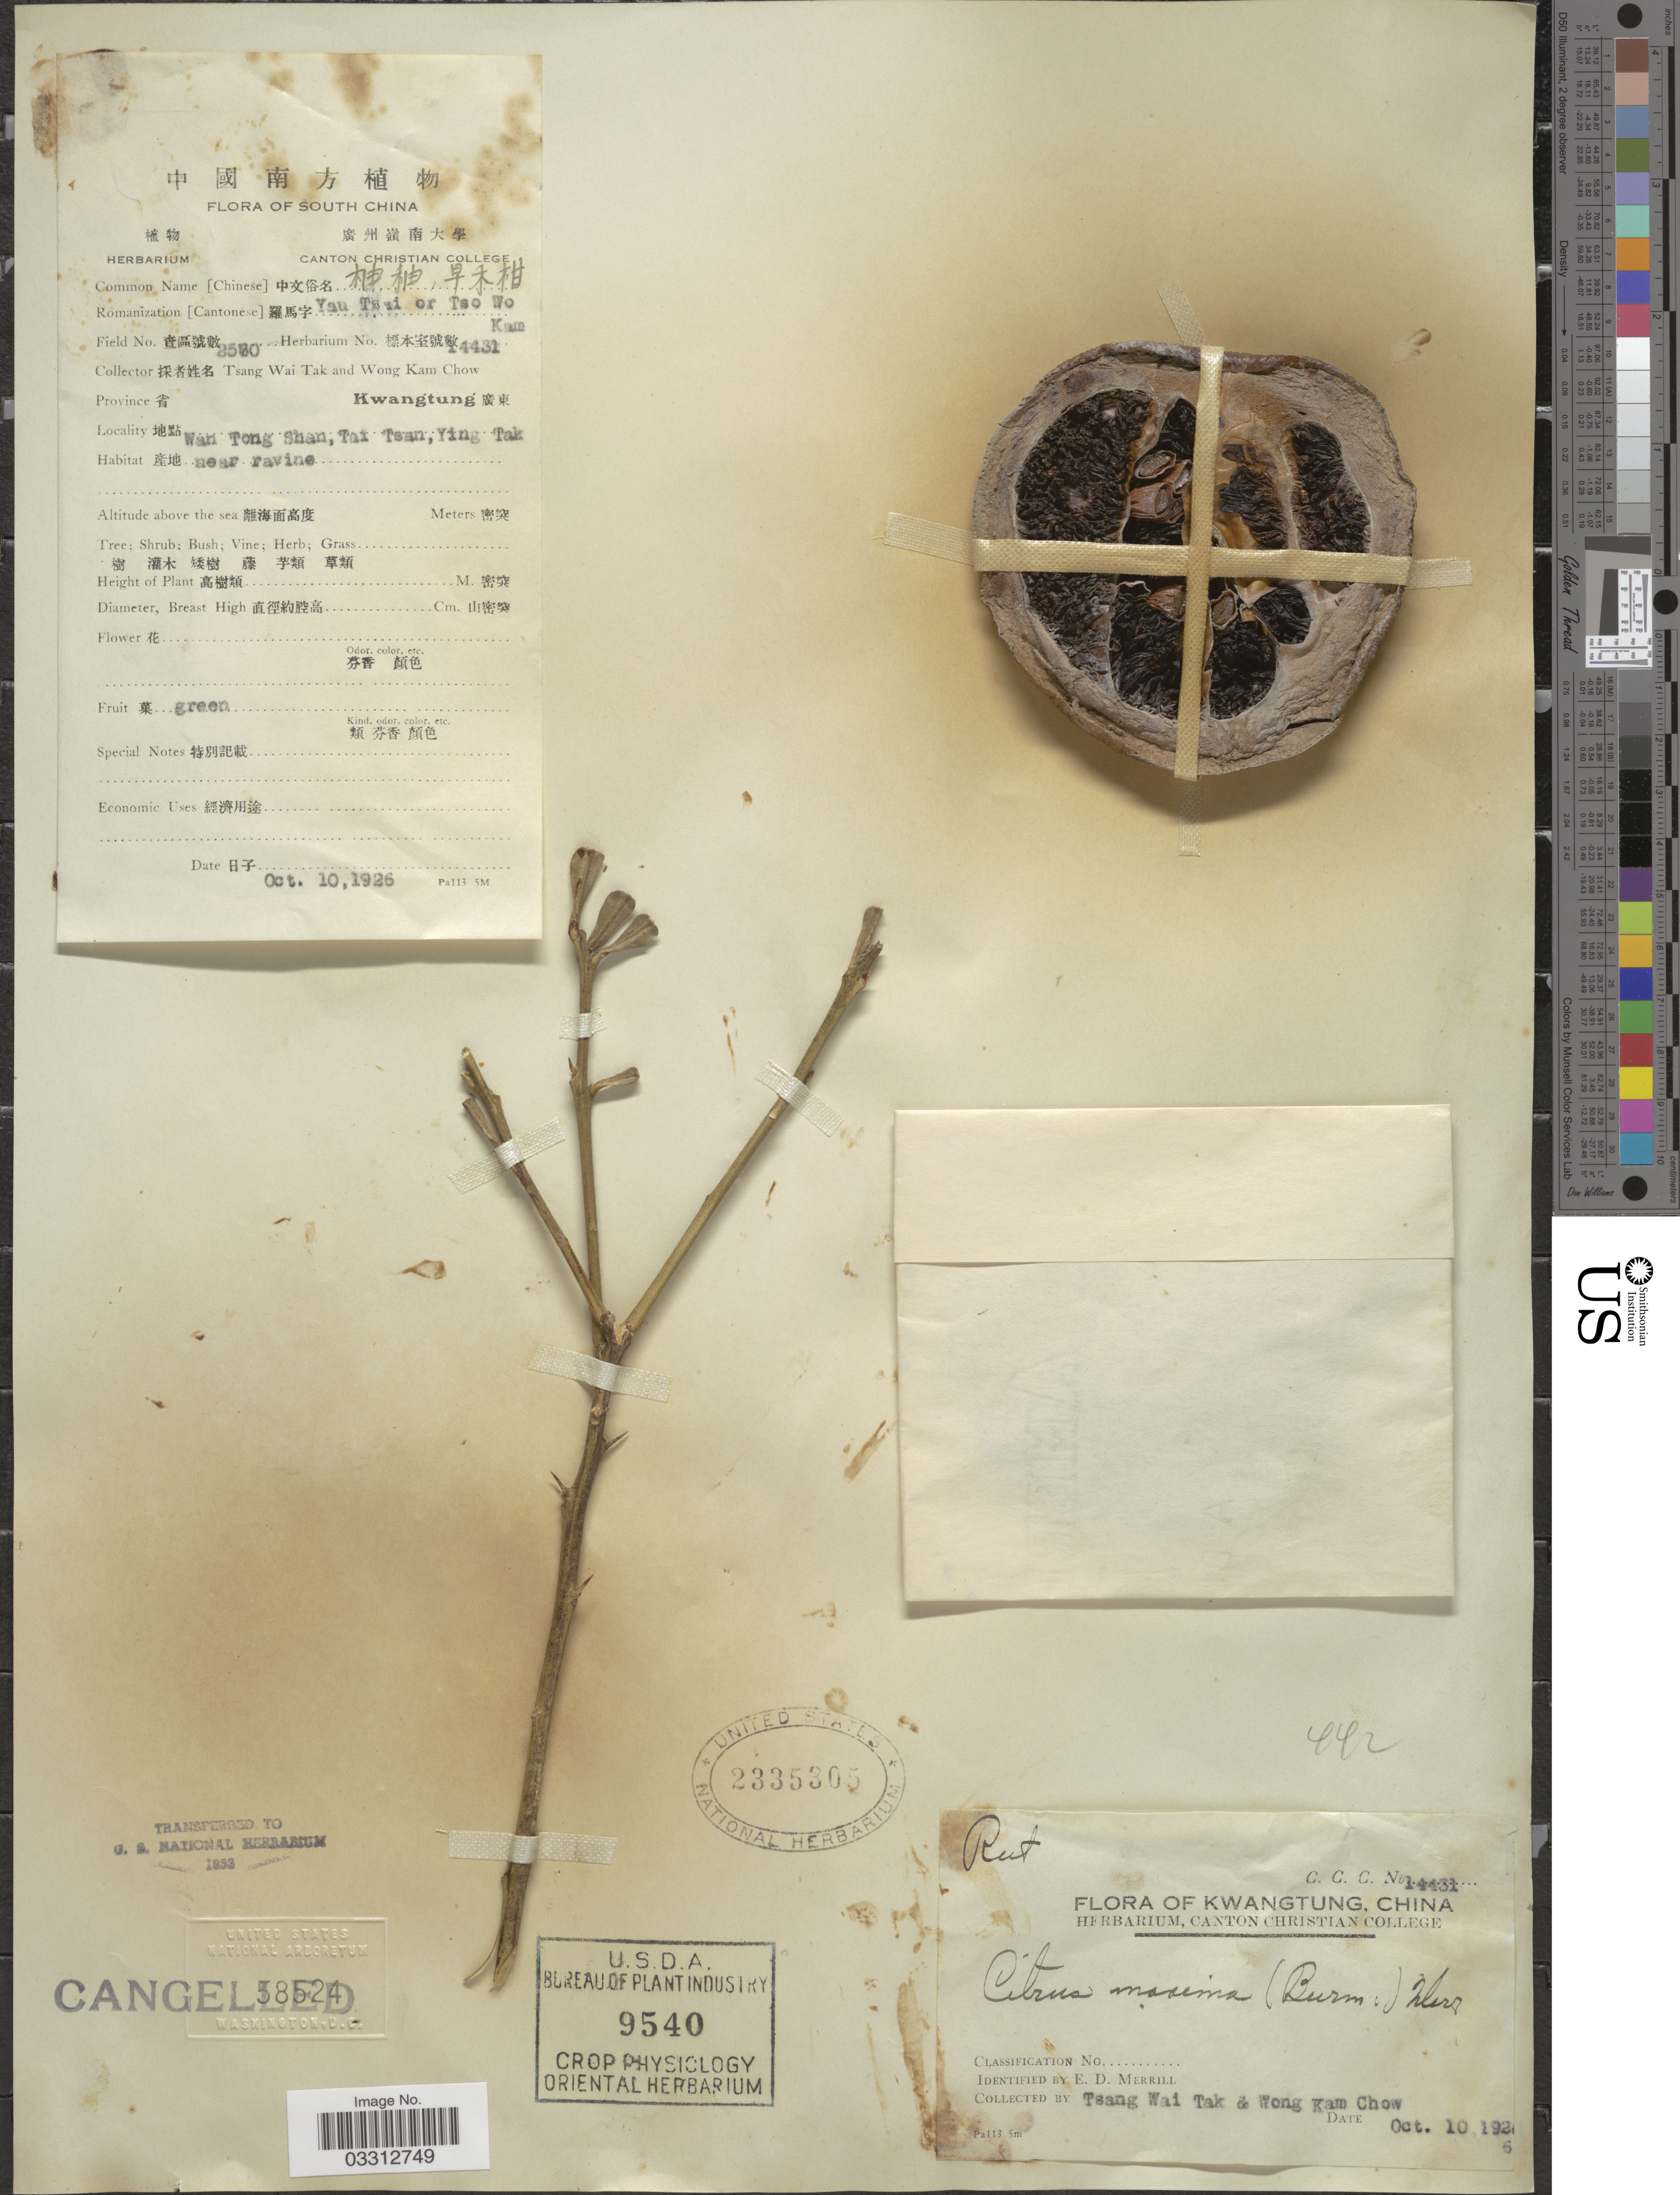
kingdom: Plantae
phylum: Tracheophyta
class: Magnoliopsida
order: Sapindales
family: Rutaceae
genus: Citrus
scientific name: Citrus maxima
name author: (Burm.) Merr.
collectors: W. T. Tsang & W. Chow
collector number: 2570*/14431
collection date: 1926-10-10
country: China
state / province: Guangdong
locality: Kwangtung, South China, Wan Tong Shan, Tai Tsan, Ying Tak near ravine.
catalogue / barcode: US 2335305